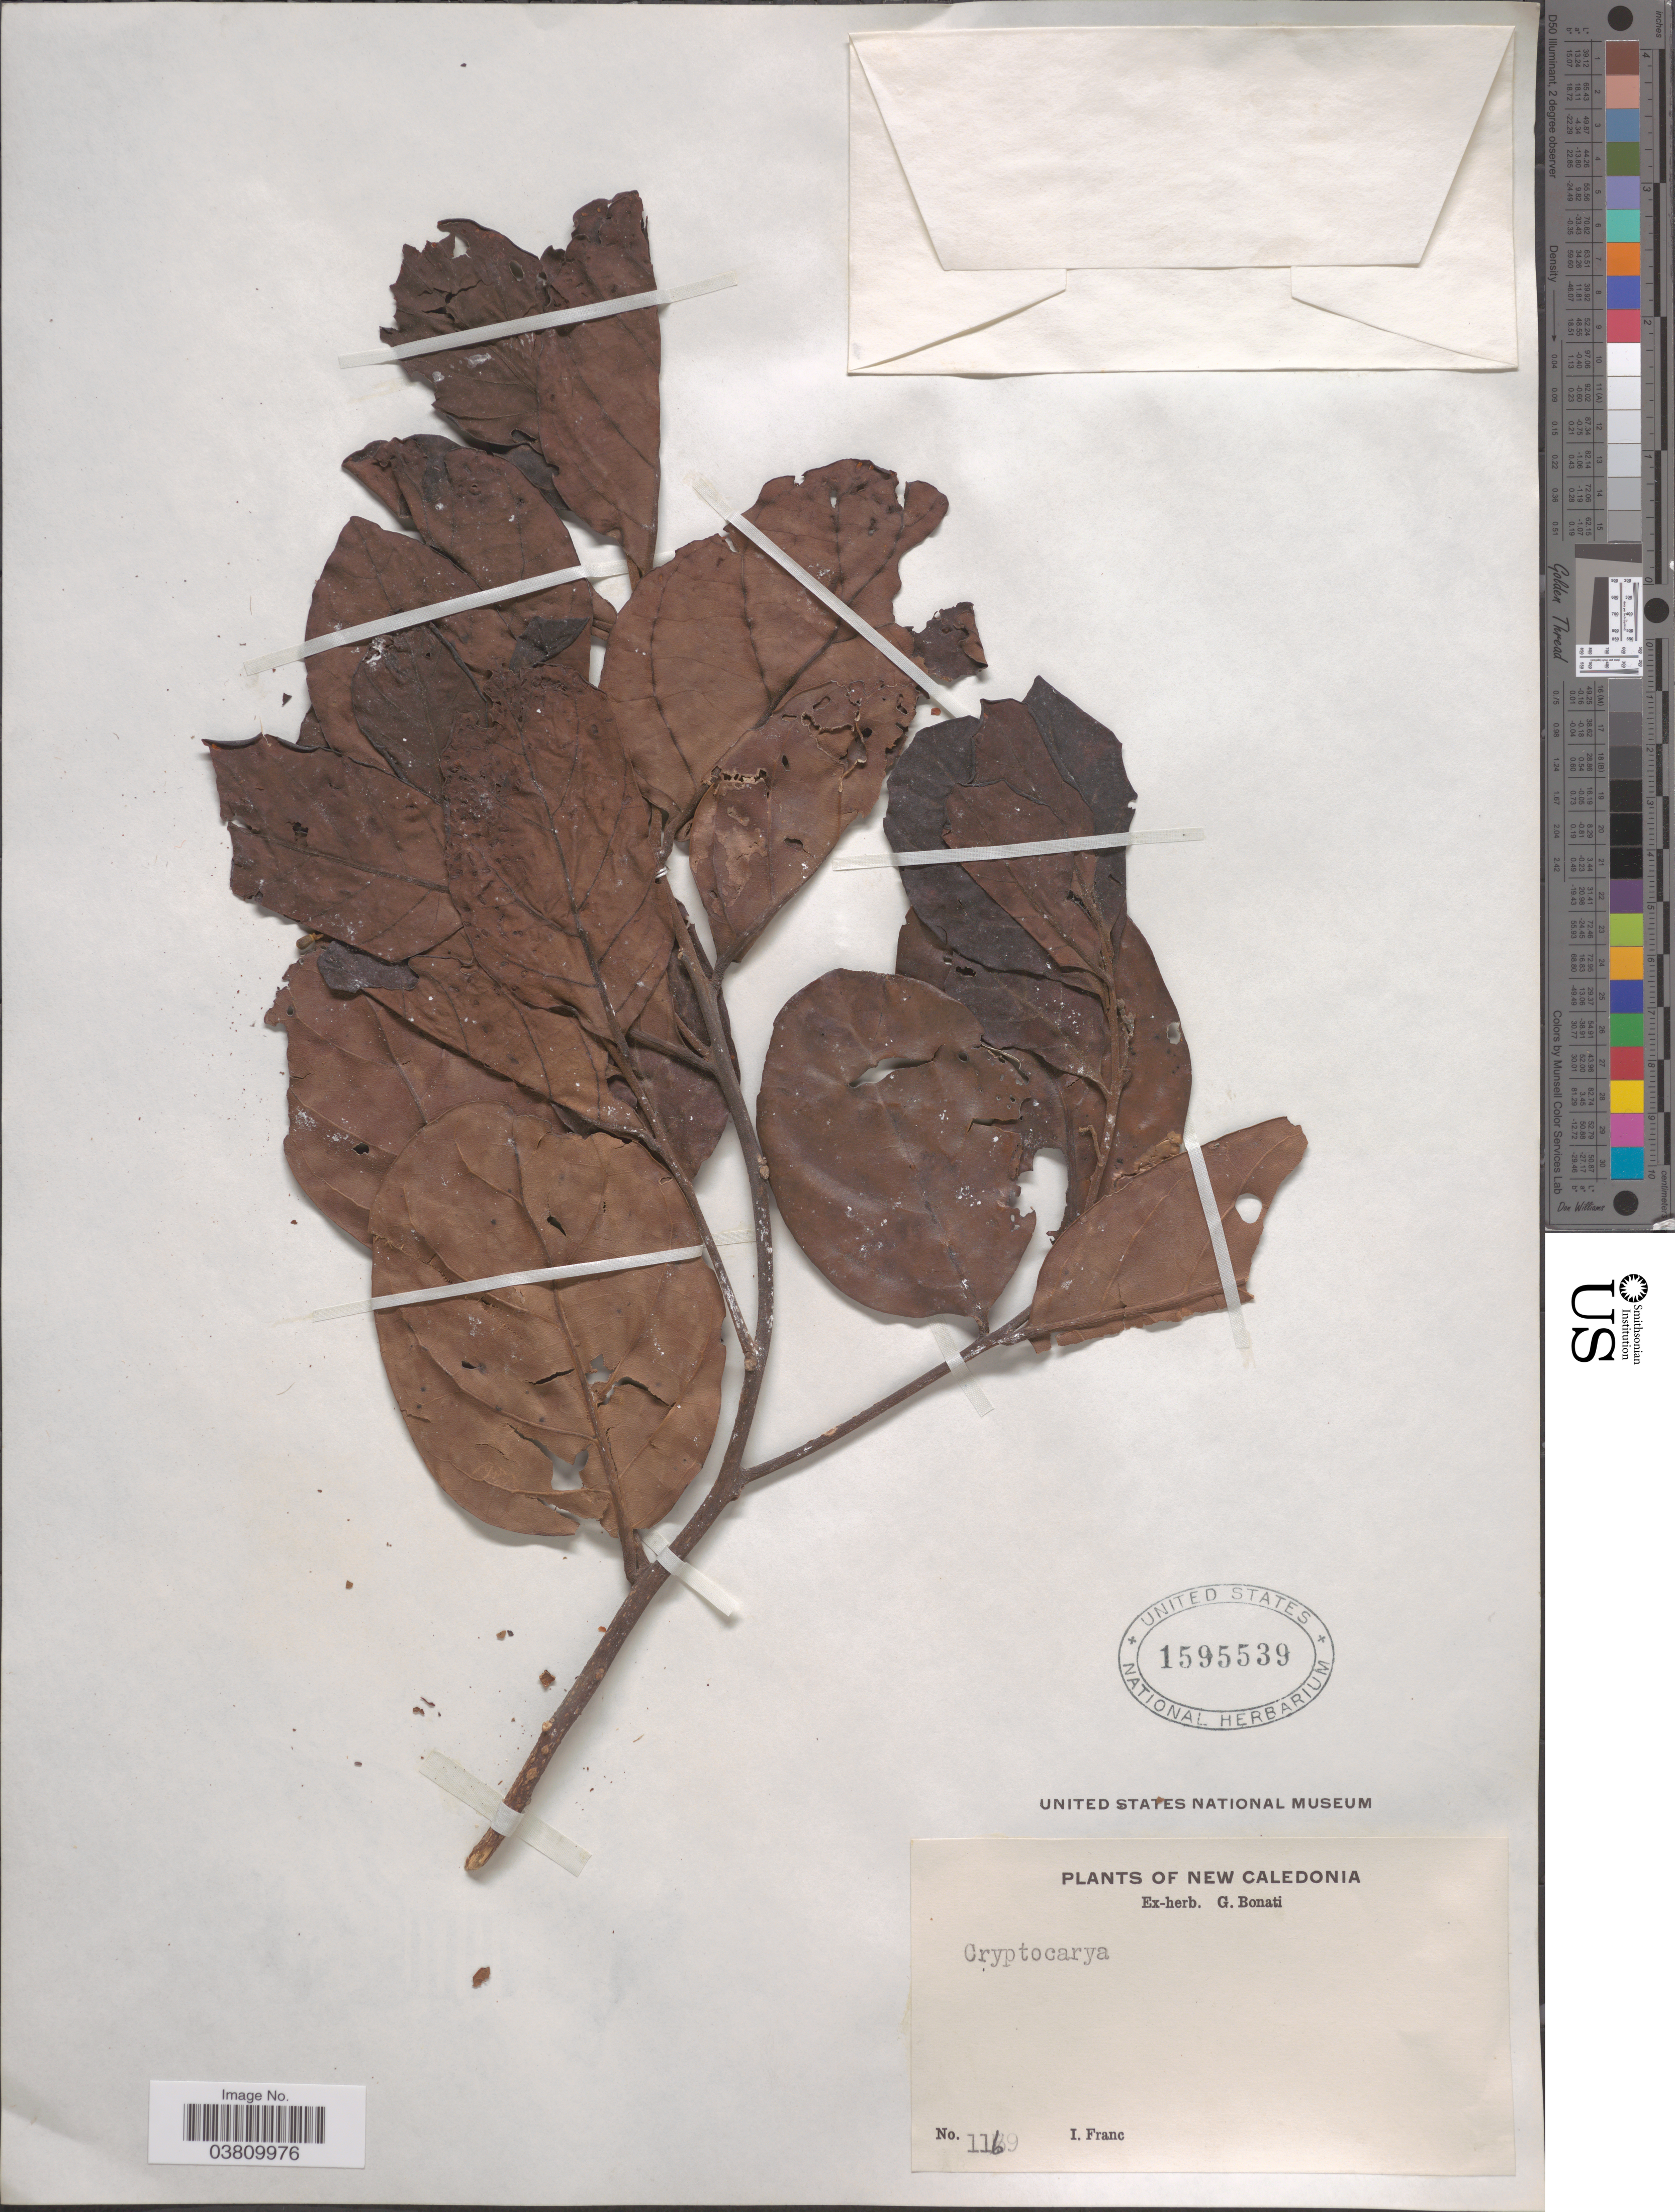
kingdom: Plantae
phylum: Tracheophyta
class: Magnoliopsida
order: Laurales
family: Lauraceae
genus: Cryptocarya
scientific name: Cryptocarya sp.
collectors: I. Franc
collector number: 116*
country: New Caledonia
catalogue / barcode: US 1595539